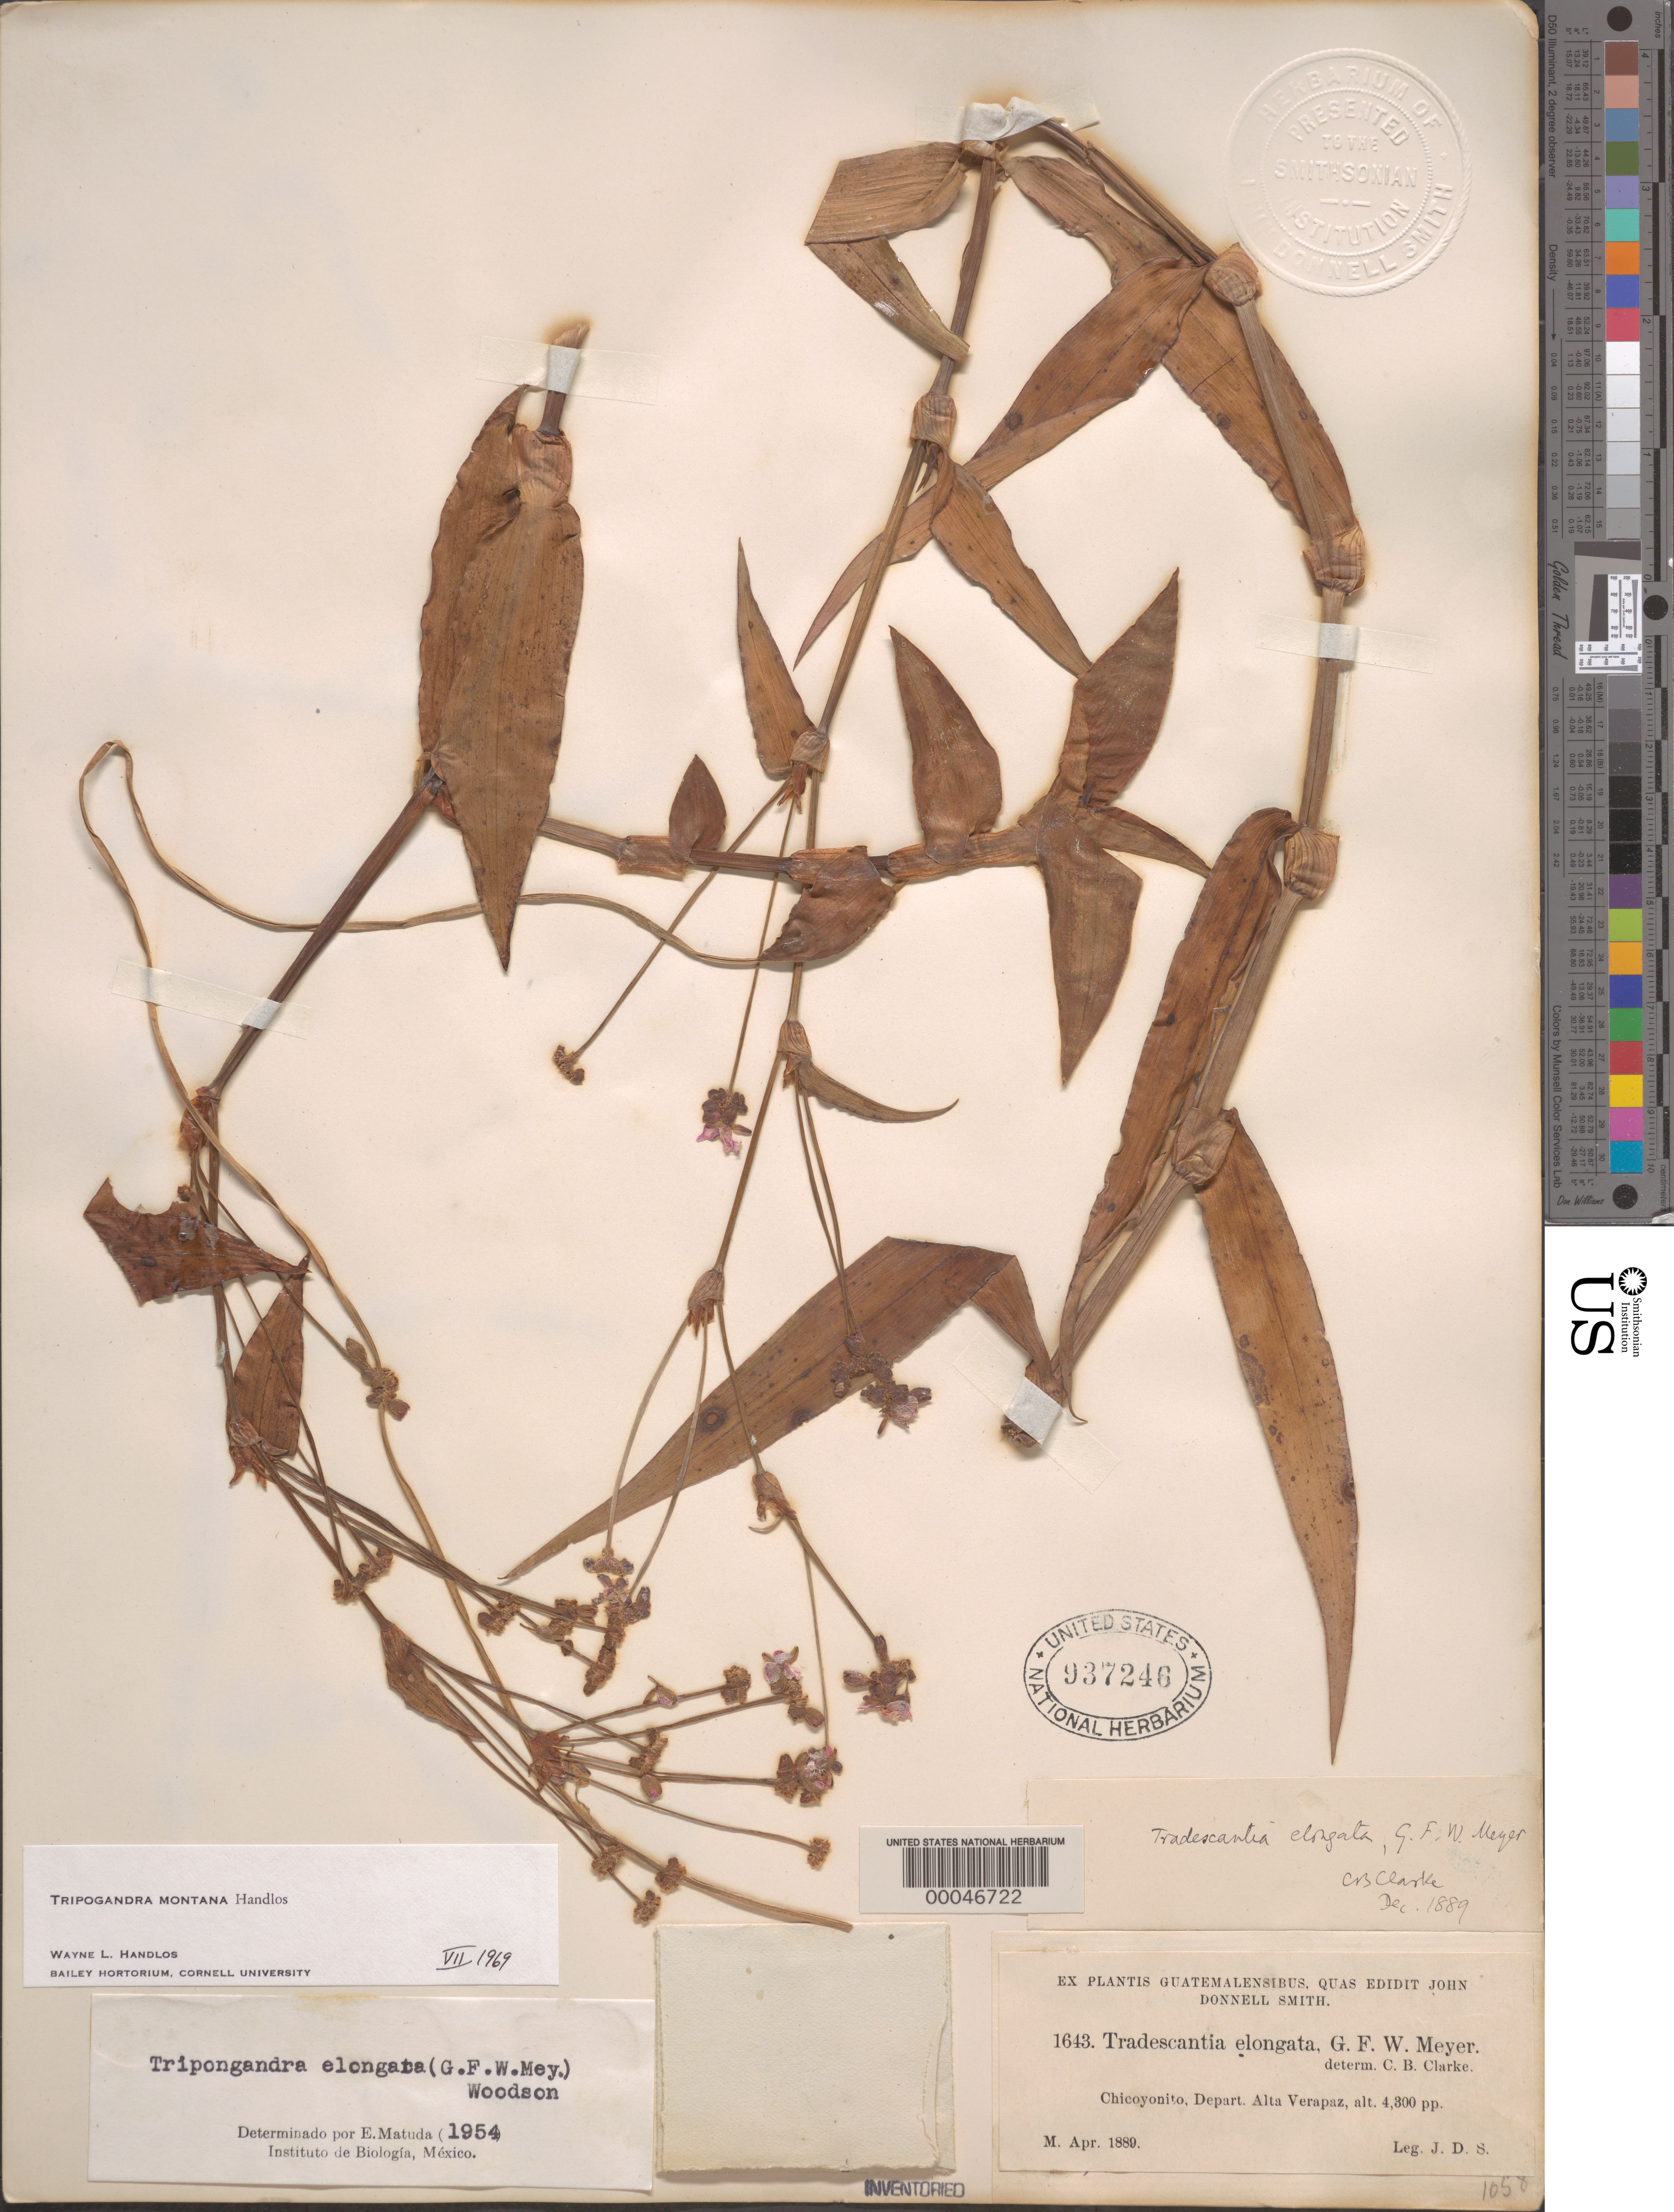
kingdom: Plantae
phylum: Tracheophyta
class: Liliopsida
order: Commelinales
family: Commelinaceae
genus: Tripogandra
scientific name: Tripogandra montana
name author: Handlos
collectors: J. Donnell Smith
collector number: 1643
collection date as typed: Apr 1889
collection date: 1889-04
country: Guatemala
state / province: Alta Verapaz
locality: Chicoyonito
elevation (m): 1312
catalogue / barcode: US 937246